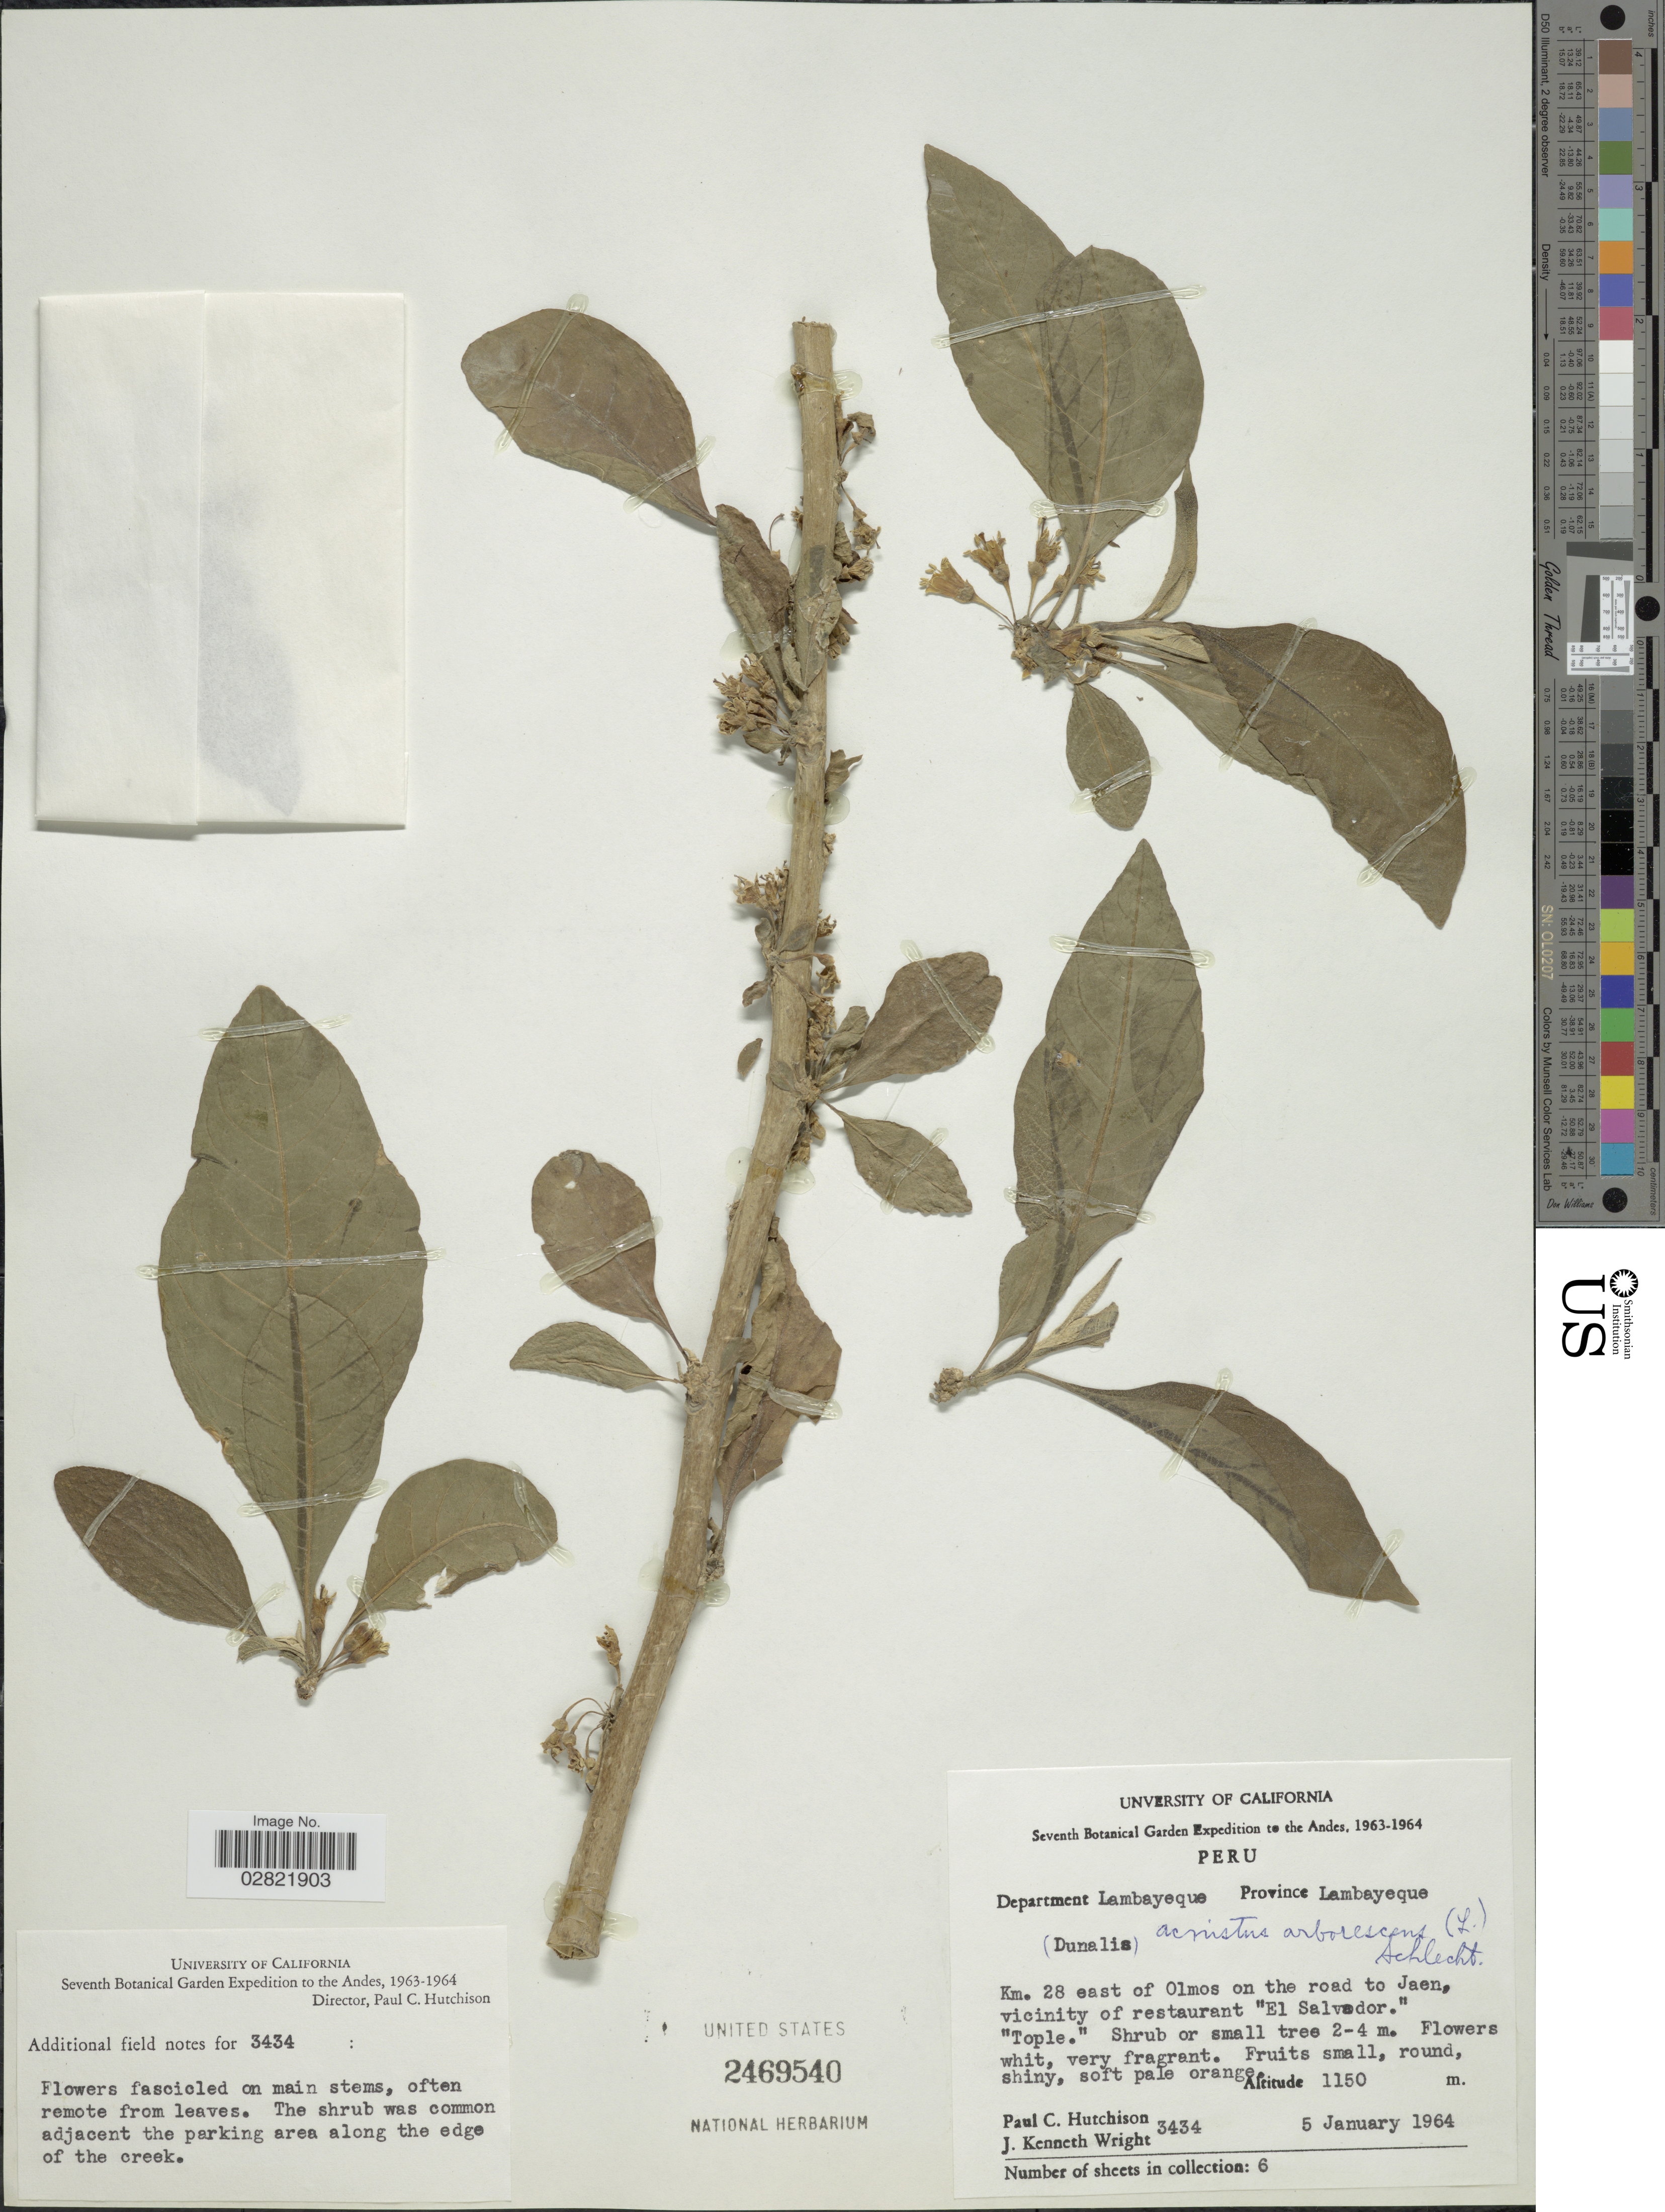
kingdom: Plantae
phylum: Tracheophyta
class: Magnoliopsida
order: Solanales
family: Solanaceae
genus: Acnistus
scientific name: Acnistus arborescens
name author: (L.) Schltdl.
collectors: P. C. Hutchison & J. K. Wright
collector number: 3434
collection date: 1964-01-05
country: Peru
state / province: Lambayeque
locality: The Andes, Department Lambayeque, Province Lambayeque, Km. 28 east of Olmos on the road to Jaen, vicinity of restaurant "El Salvador".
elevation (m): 1150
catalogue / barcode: US 2469540